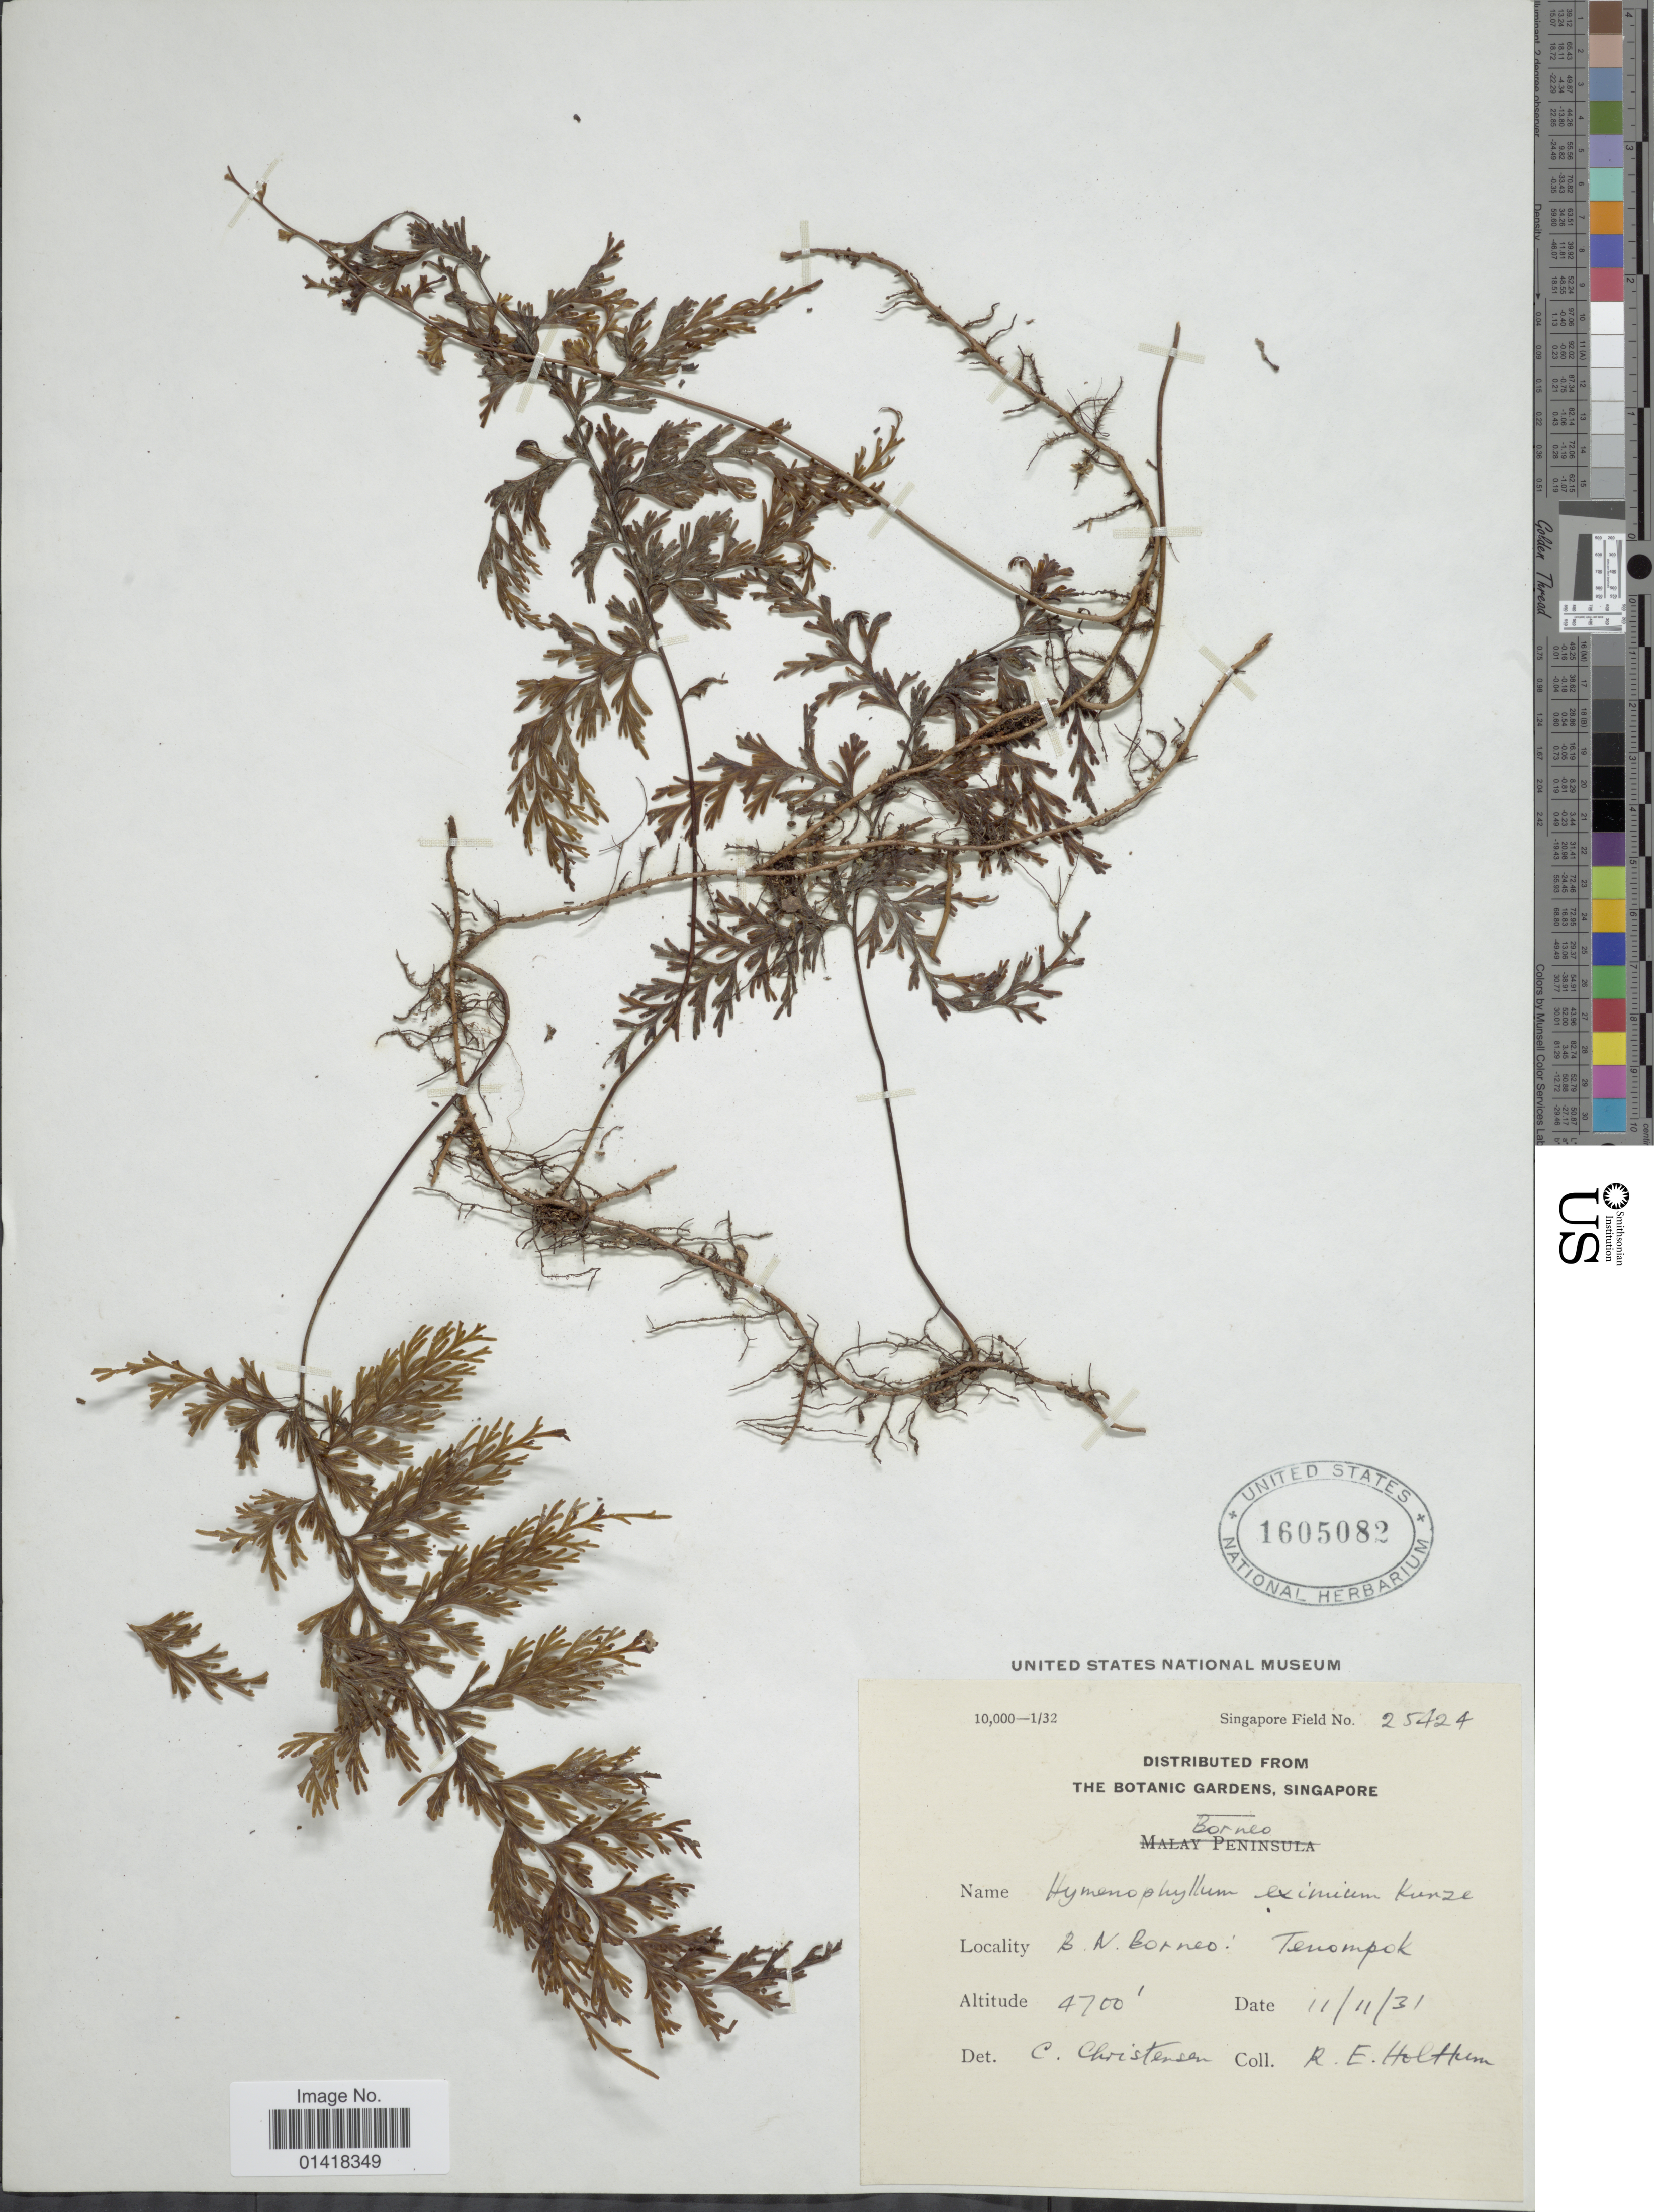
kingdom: Plantae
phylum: Tracheophyta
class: Polypodiopsida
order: Hymenophyllales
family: Hymenophyllaceae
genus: Hymenophyllum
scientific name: Hymenophyllum emarginatum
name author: Sw.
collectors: R. E. Holttum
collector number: Singapore Field 25424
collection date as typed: Transcribed d/m/y: 11/11/31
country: Malaysia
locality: B.N. Borneo: Tenompok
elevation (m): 1433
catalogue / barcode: US 1605082